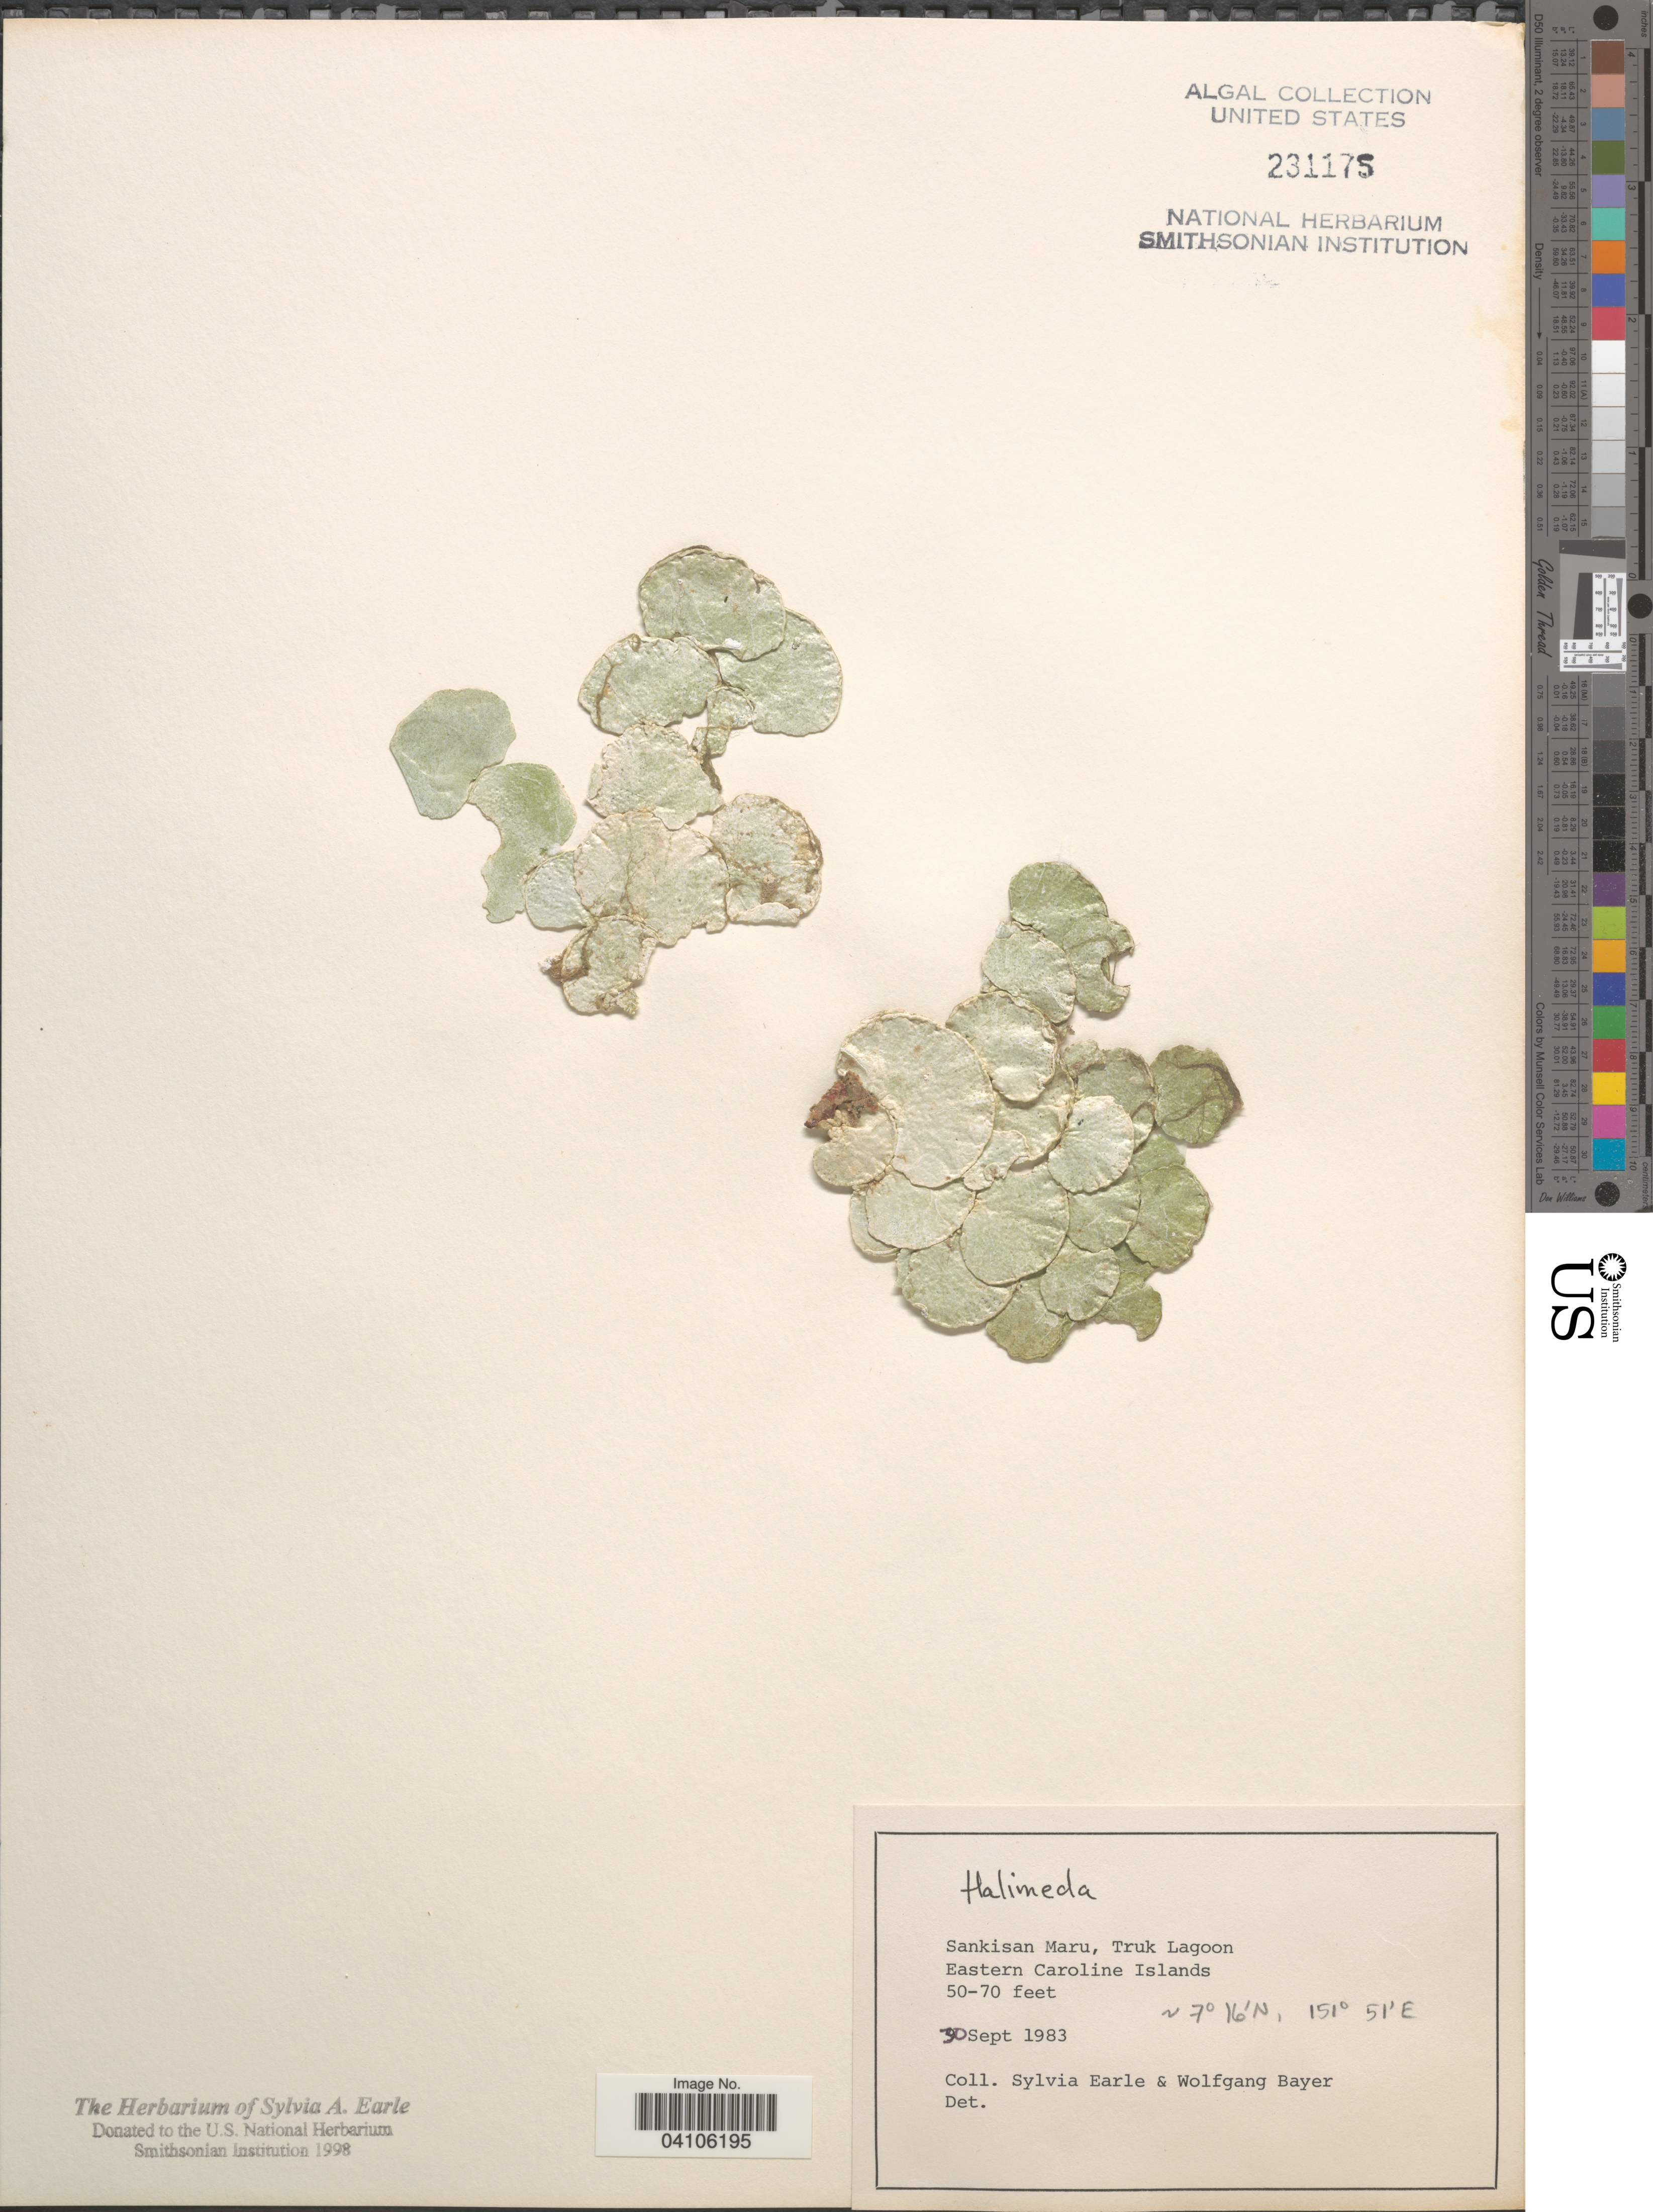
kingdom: Plantae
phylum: Chlorophyta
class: Ulvophyceae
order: Bryopsidales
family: Halimedaceae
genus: Halimeda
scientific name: Halimeda sp.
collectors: S. A. Earle & W. Bayer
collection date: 1983-09-30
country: Micronesia, Federated States of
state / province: Truk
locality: Sankisan Maru, Truk Lagoon. Eastern Caroline Islands.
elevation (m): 15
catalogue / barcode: US 231175